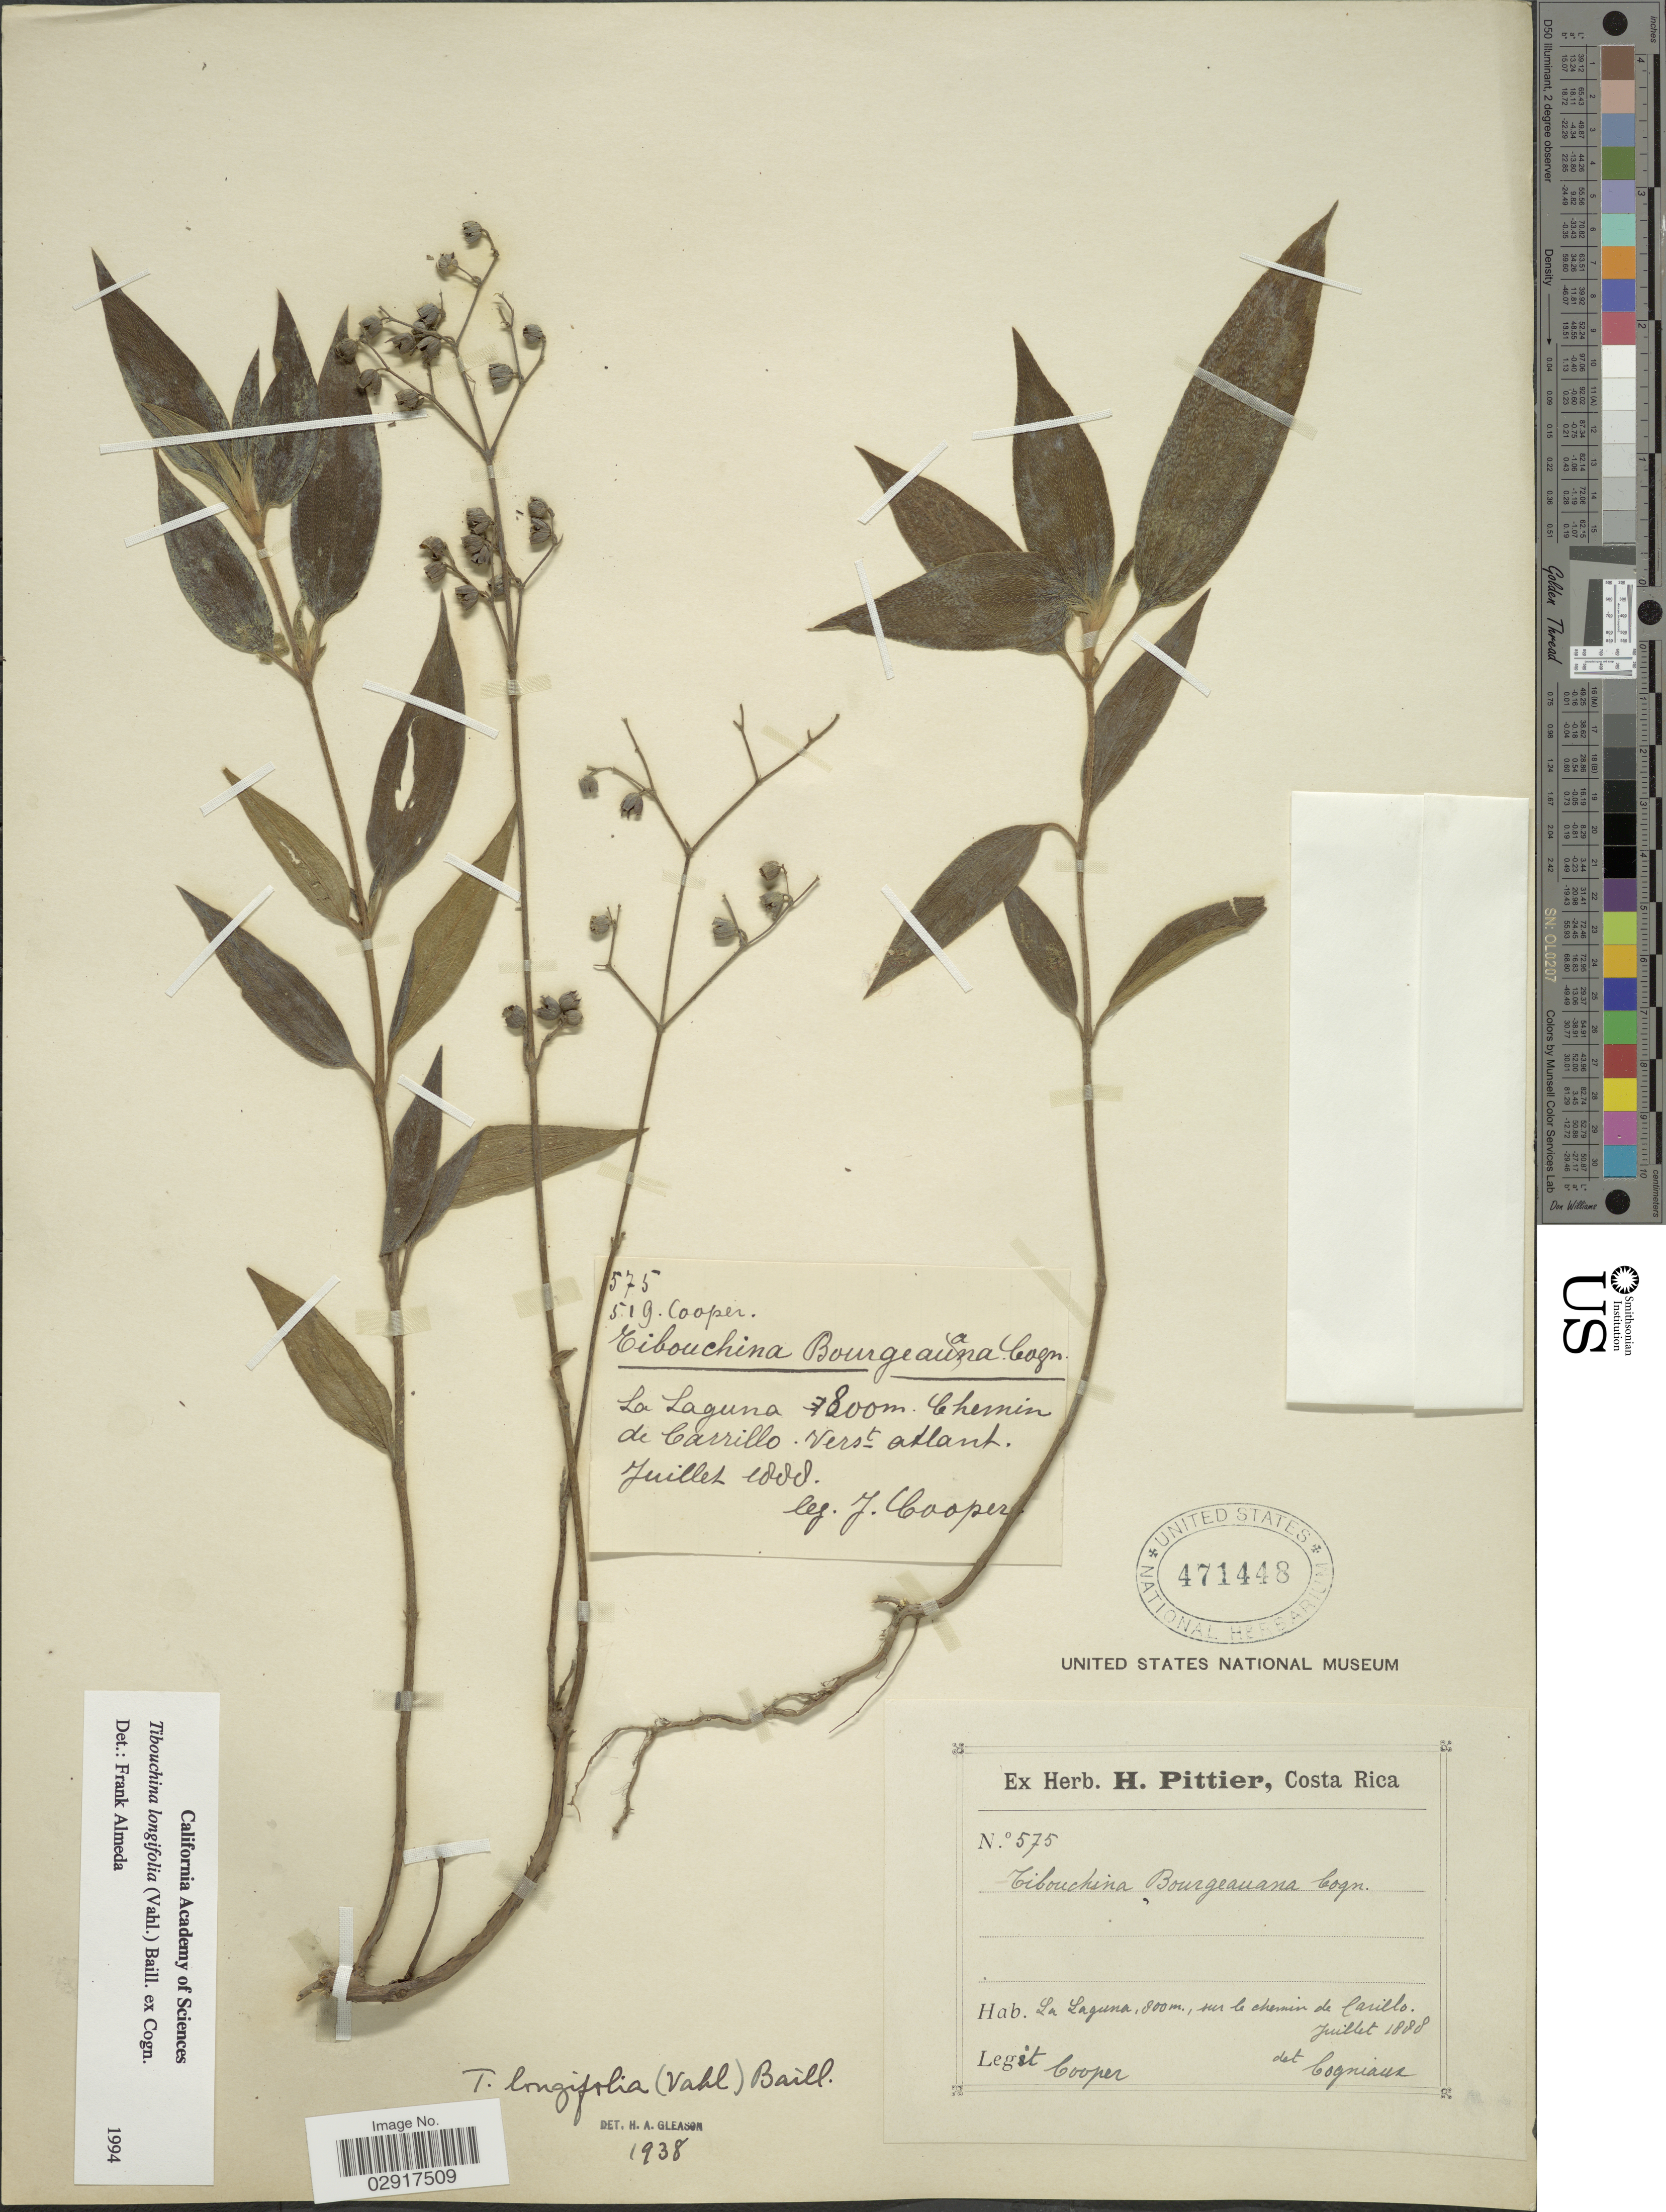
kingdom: Plantae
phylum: Tracheophyta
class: Magnoliopsida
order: Myrtales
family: Melastomataceae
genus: Chaetogastra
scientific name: Chaetogastra longifolia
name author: (Vahl) DC.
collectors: J. Cooper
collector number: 575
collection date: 1888-07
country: Costa Rica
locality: La Laguna, sur le Chemin de Carillo.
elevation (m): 800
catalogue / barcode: US 471448